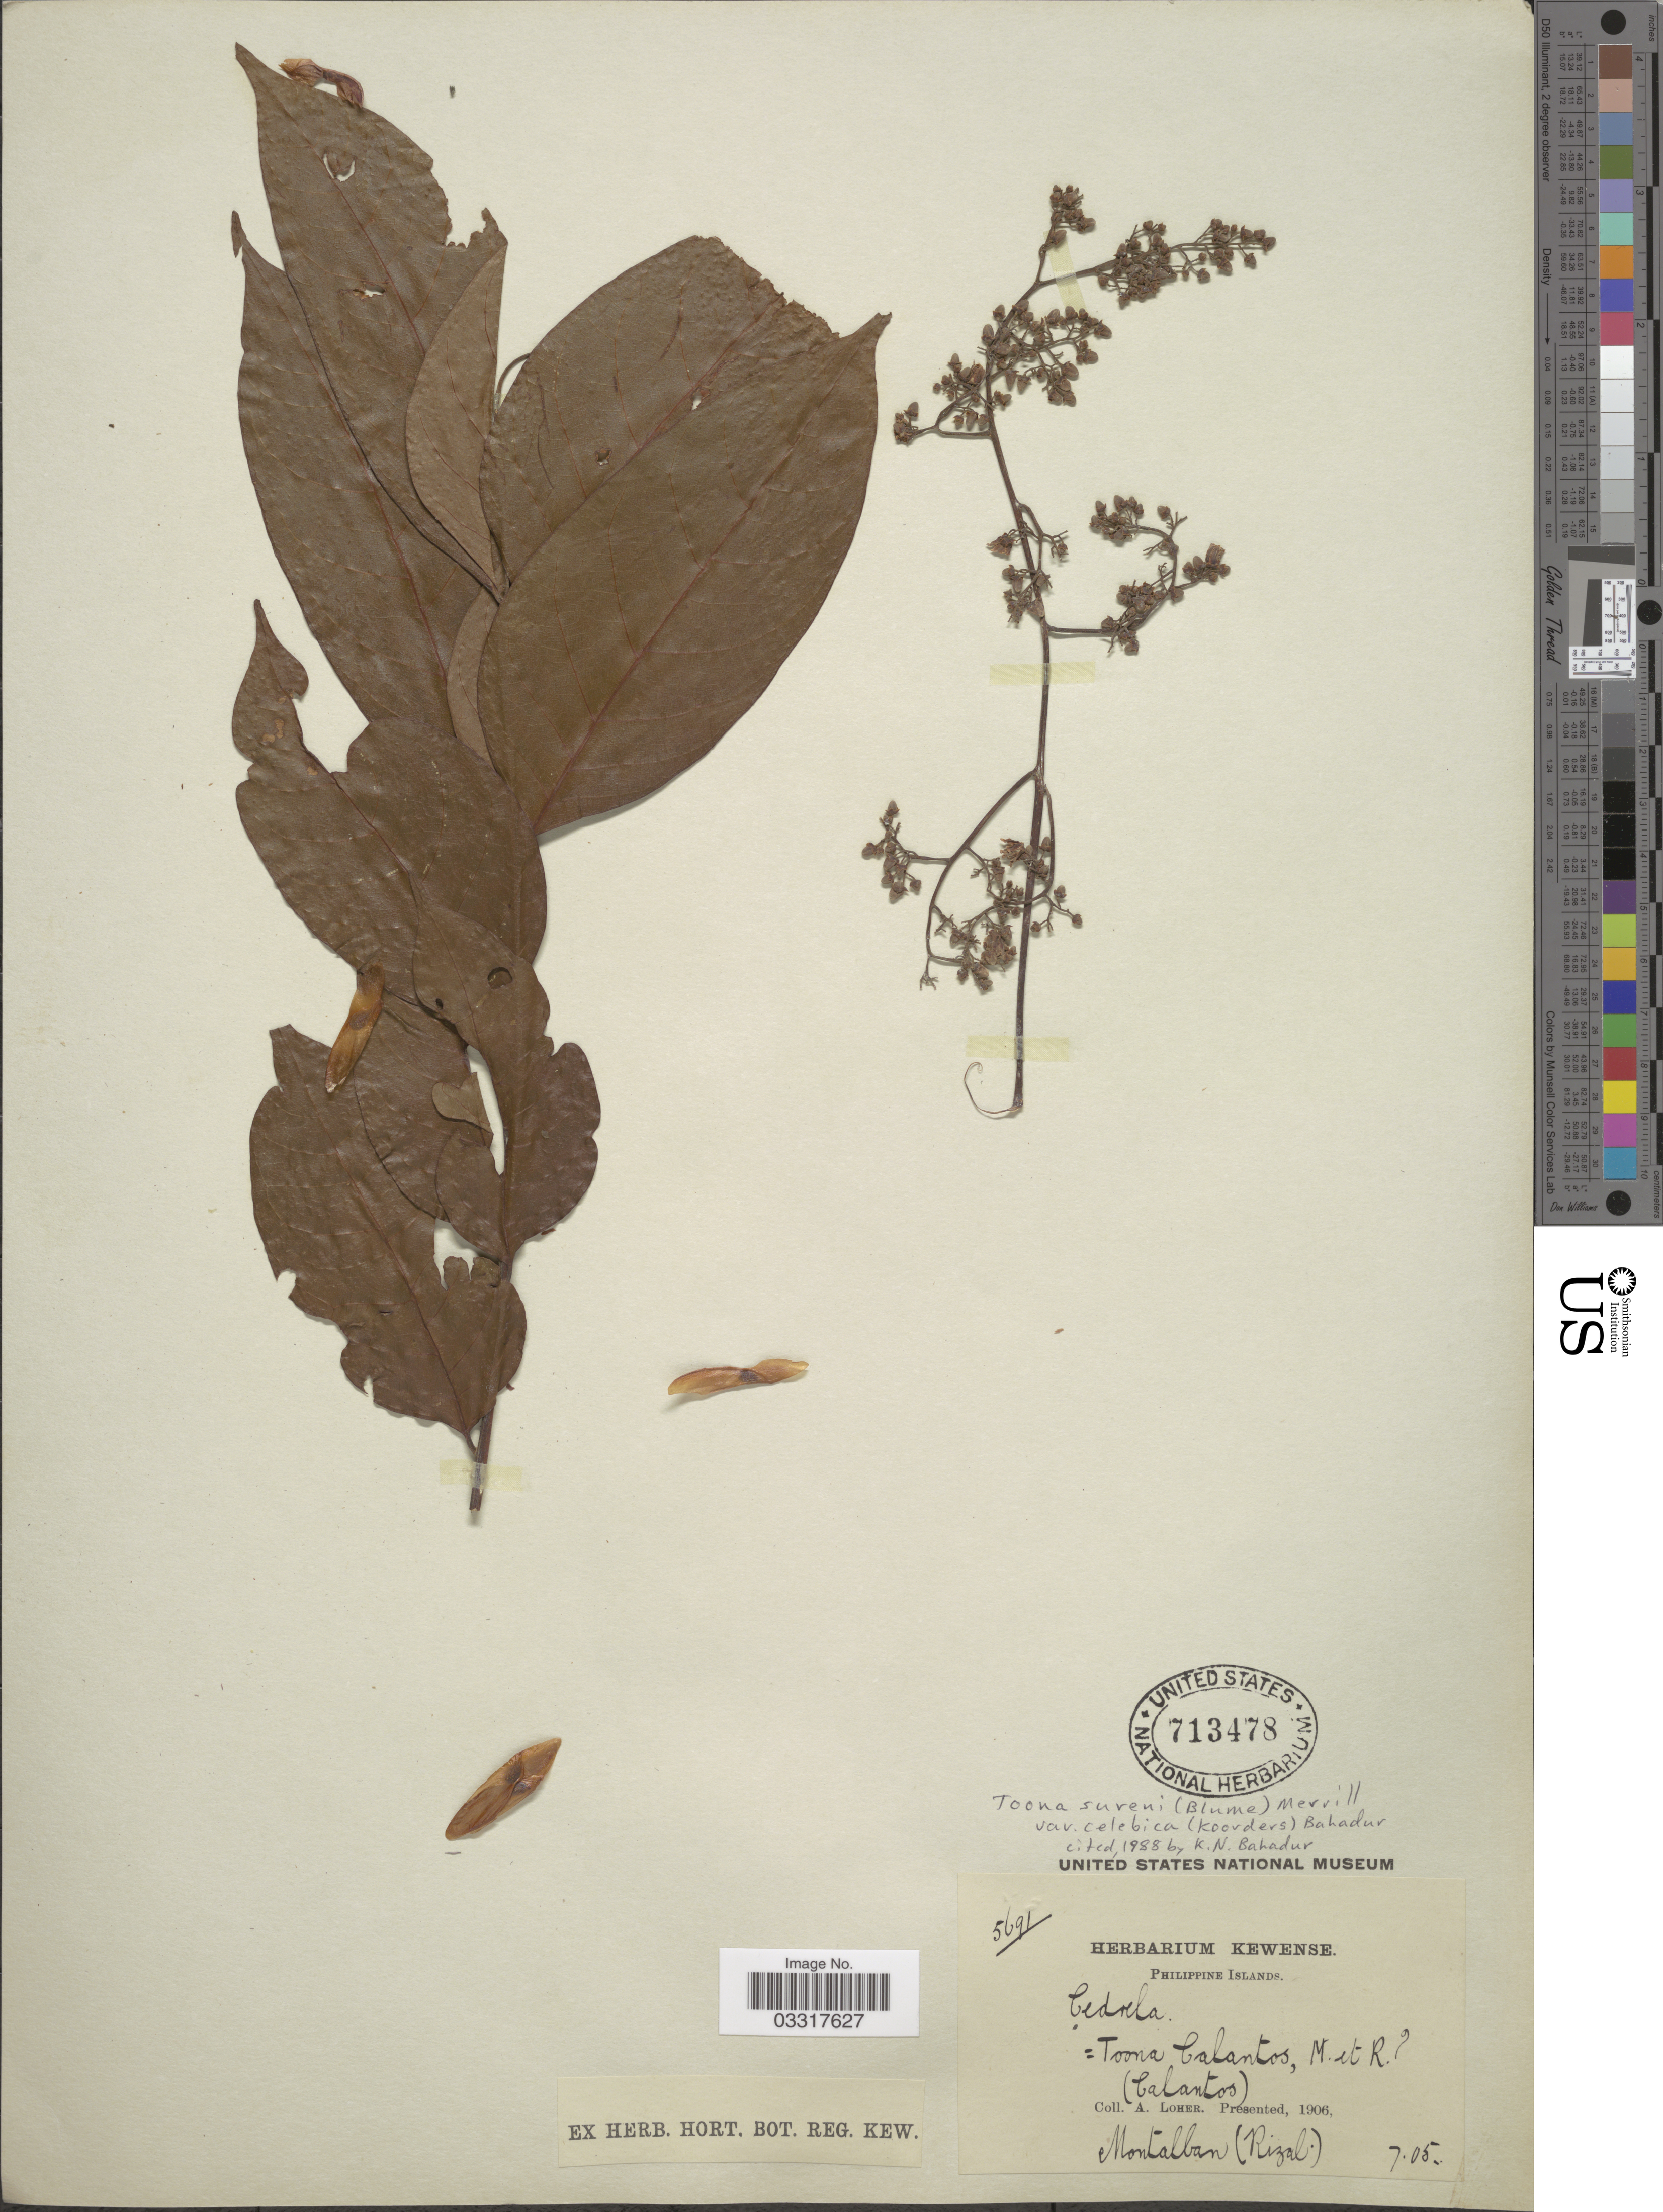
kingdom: Plantae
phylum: Tracheophyta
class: Magnoliopsida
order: Sapindales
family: Meliaceae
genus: Toona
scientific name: Toona calantas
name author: Merr. & Rolfe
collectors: A. Loher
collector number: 5691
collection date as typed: Transcribed d/m/y: /7/5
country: Philippines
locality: Montalban (Rizal).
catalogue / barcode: US 713478